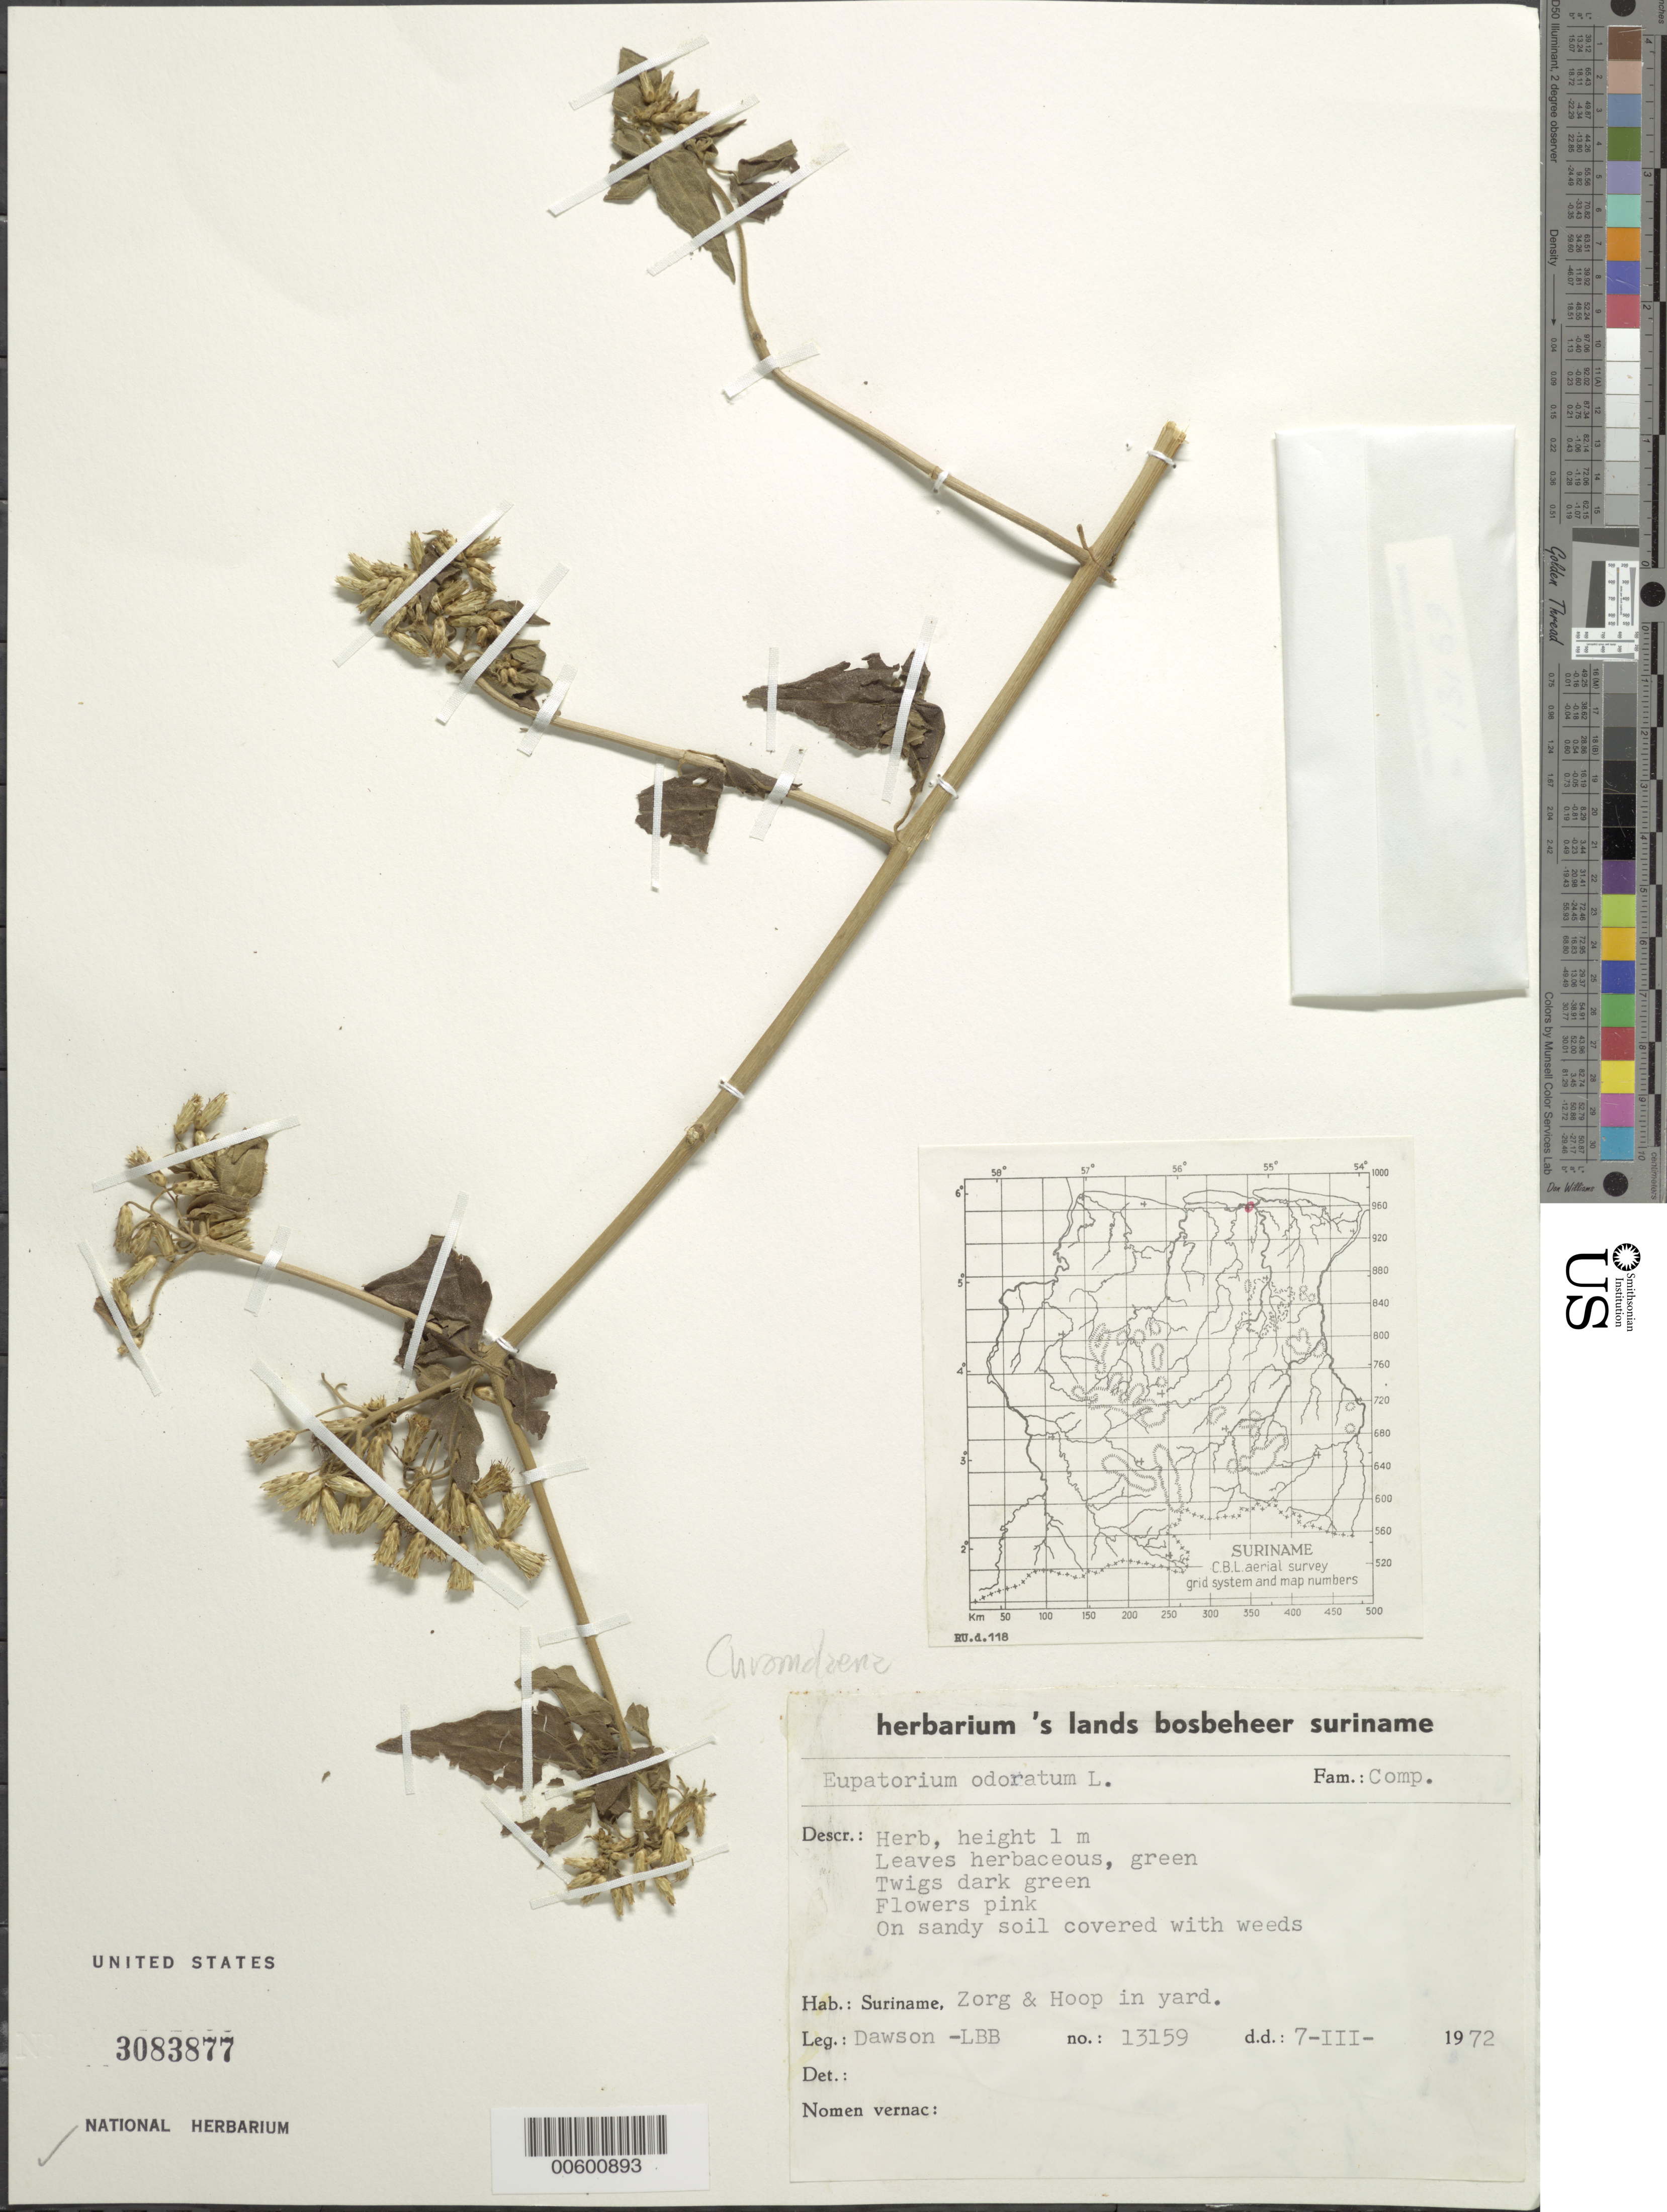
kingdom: Plantae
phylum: Tracheophyta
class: Magnoliopsida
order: Asterales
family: Asteraceae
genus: Chromolaena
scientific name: Chromolaena odorata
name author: (L.) R.M. King & H. Rob.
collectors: -. Dawson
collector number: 13159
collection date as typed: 7-Mar-72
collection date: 1972-03-07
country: Suriname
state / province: Paramaribo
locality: Zorg en Hoop, in yard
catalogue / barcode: US 3083877